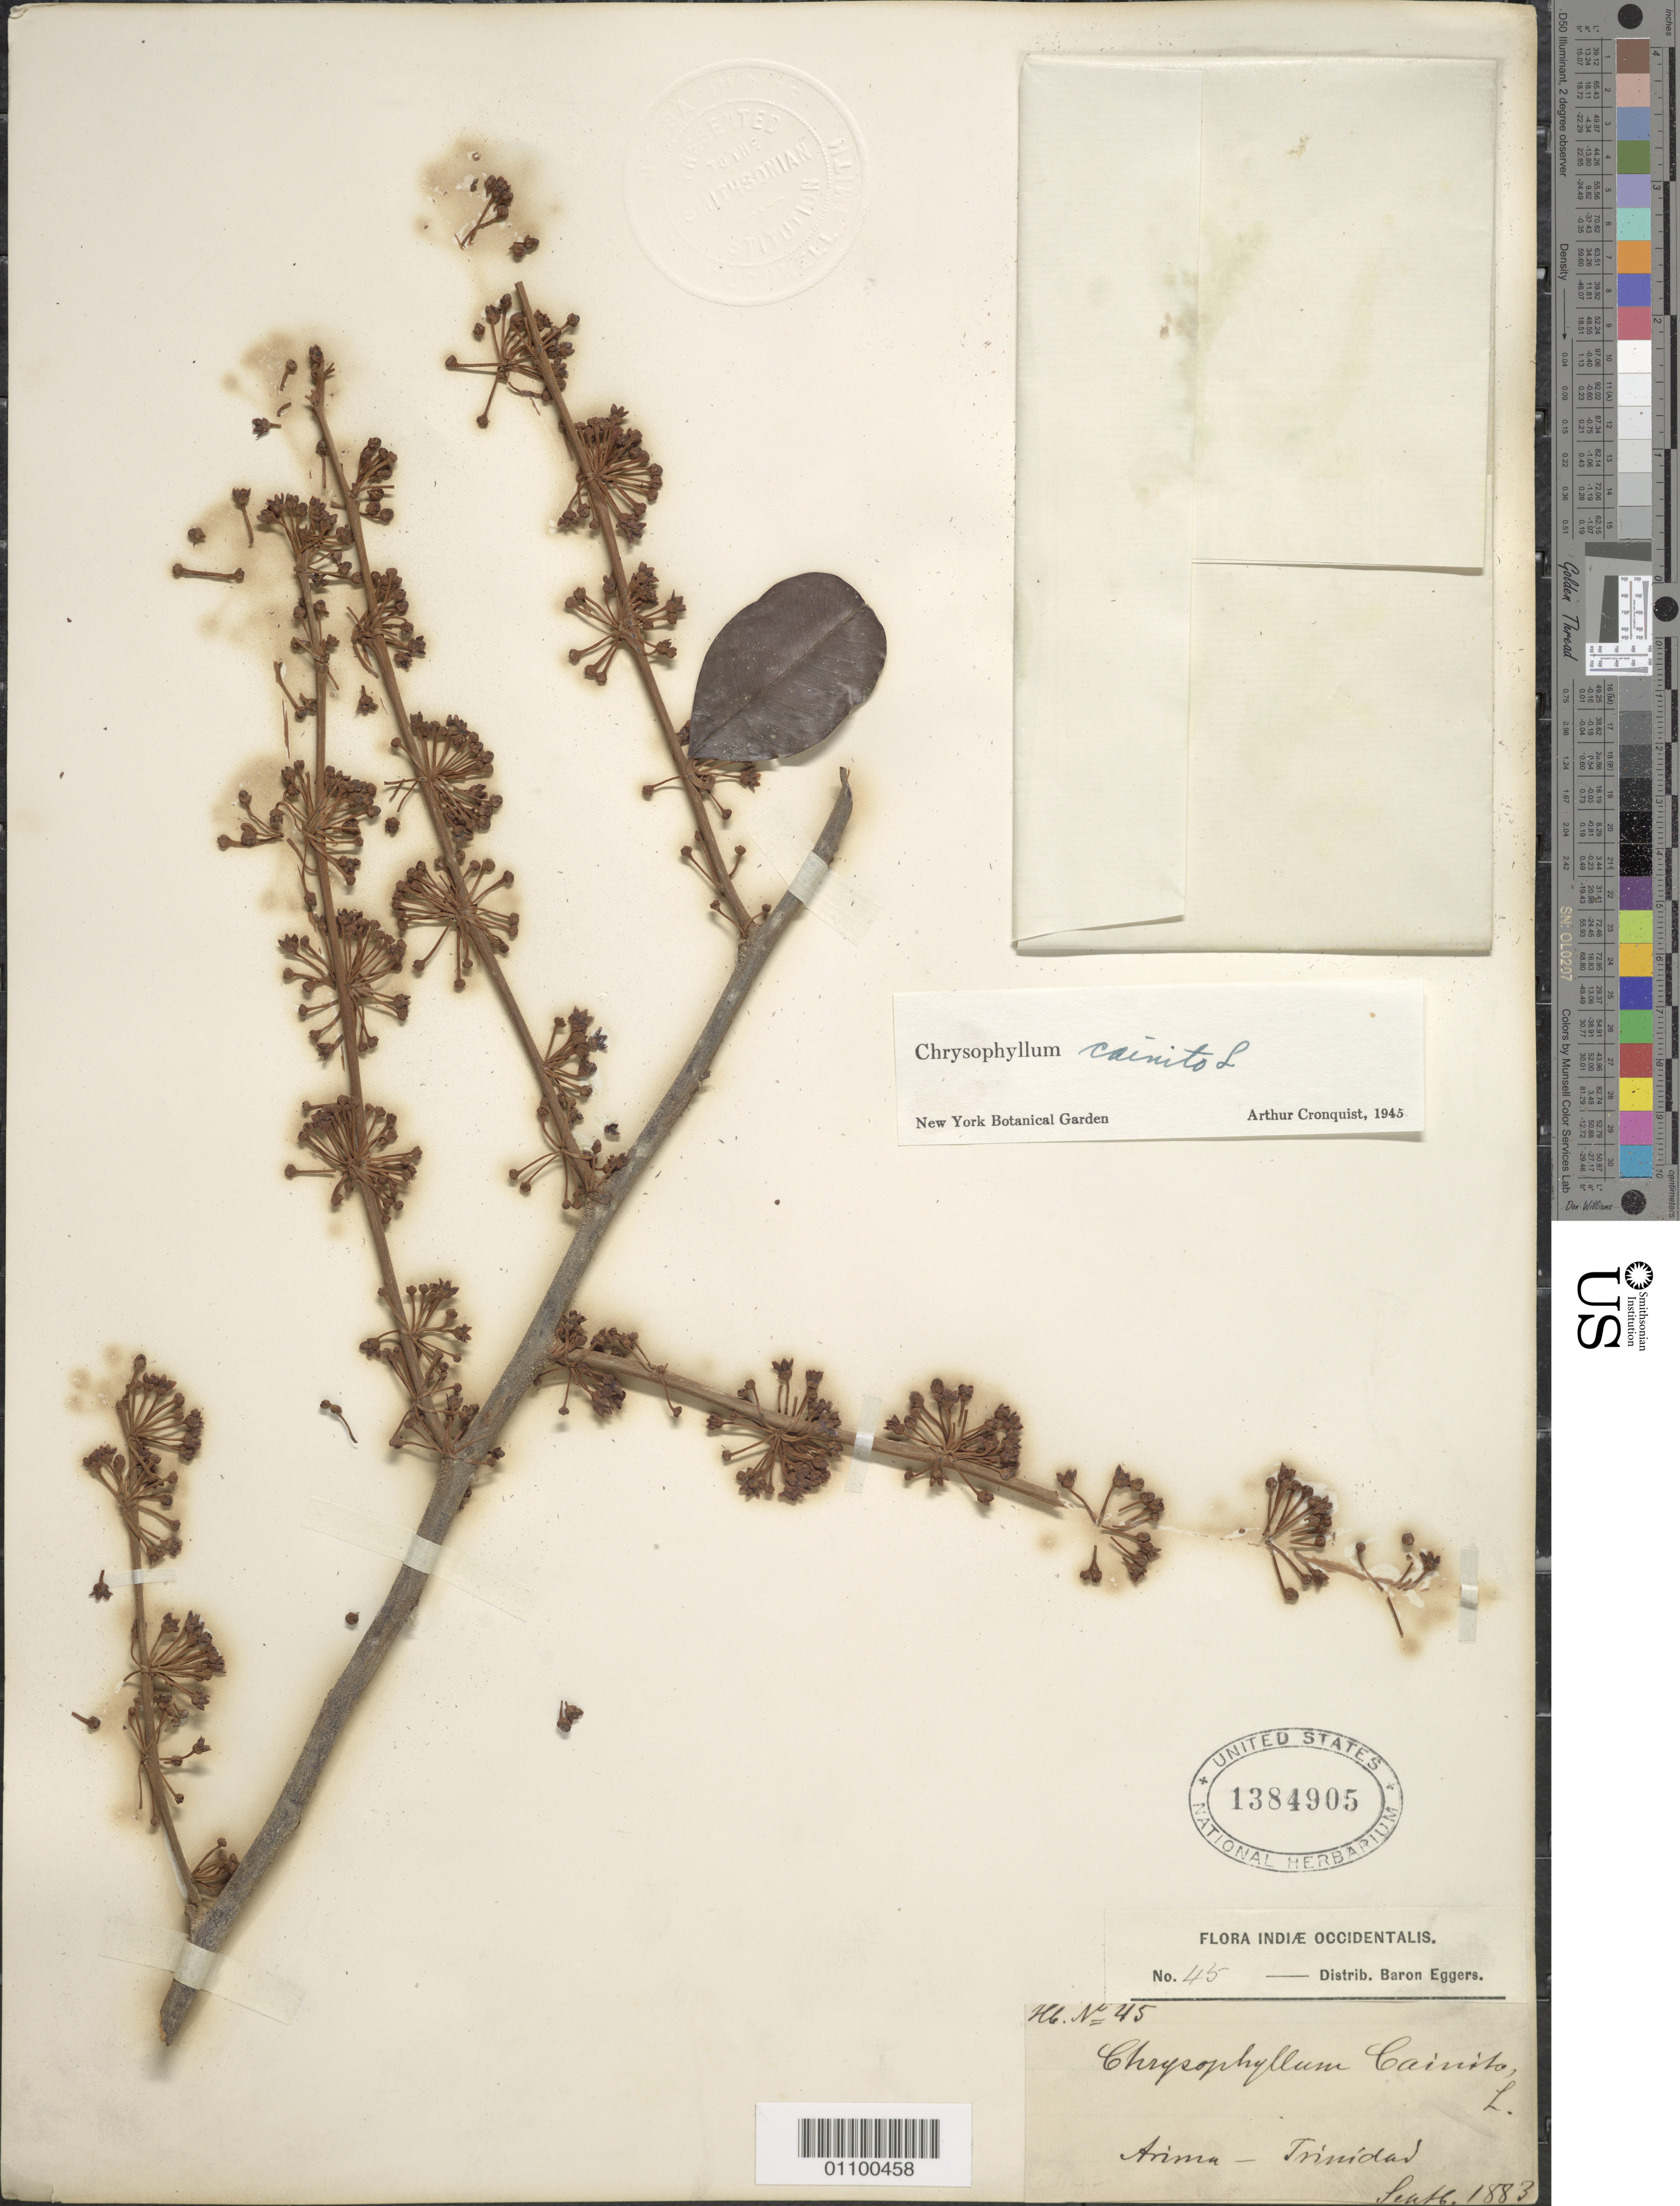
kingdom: Plantae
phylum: Tracheophyta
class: Magnoliopsida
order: Ericales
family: Sapotaceae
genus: Chrysophyllum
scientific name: Chrysophyllum cainito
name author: L.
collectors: H. F. A. von Eggers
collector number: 45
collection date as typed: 01 Sep 1883 to 31 Sep 1883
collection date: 1883-09-01/1883-09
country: Trinidad and Tobago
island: Trinidad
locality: Arima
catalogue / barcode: US 1384905